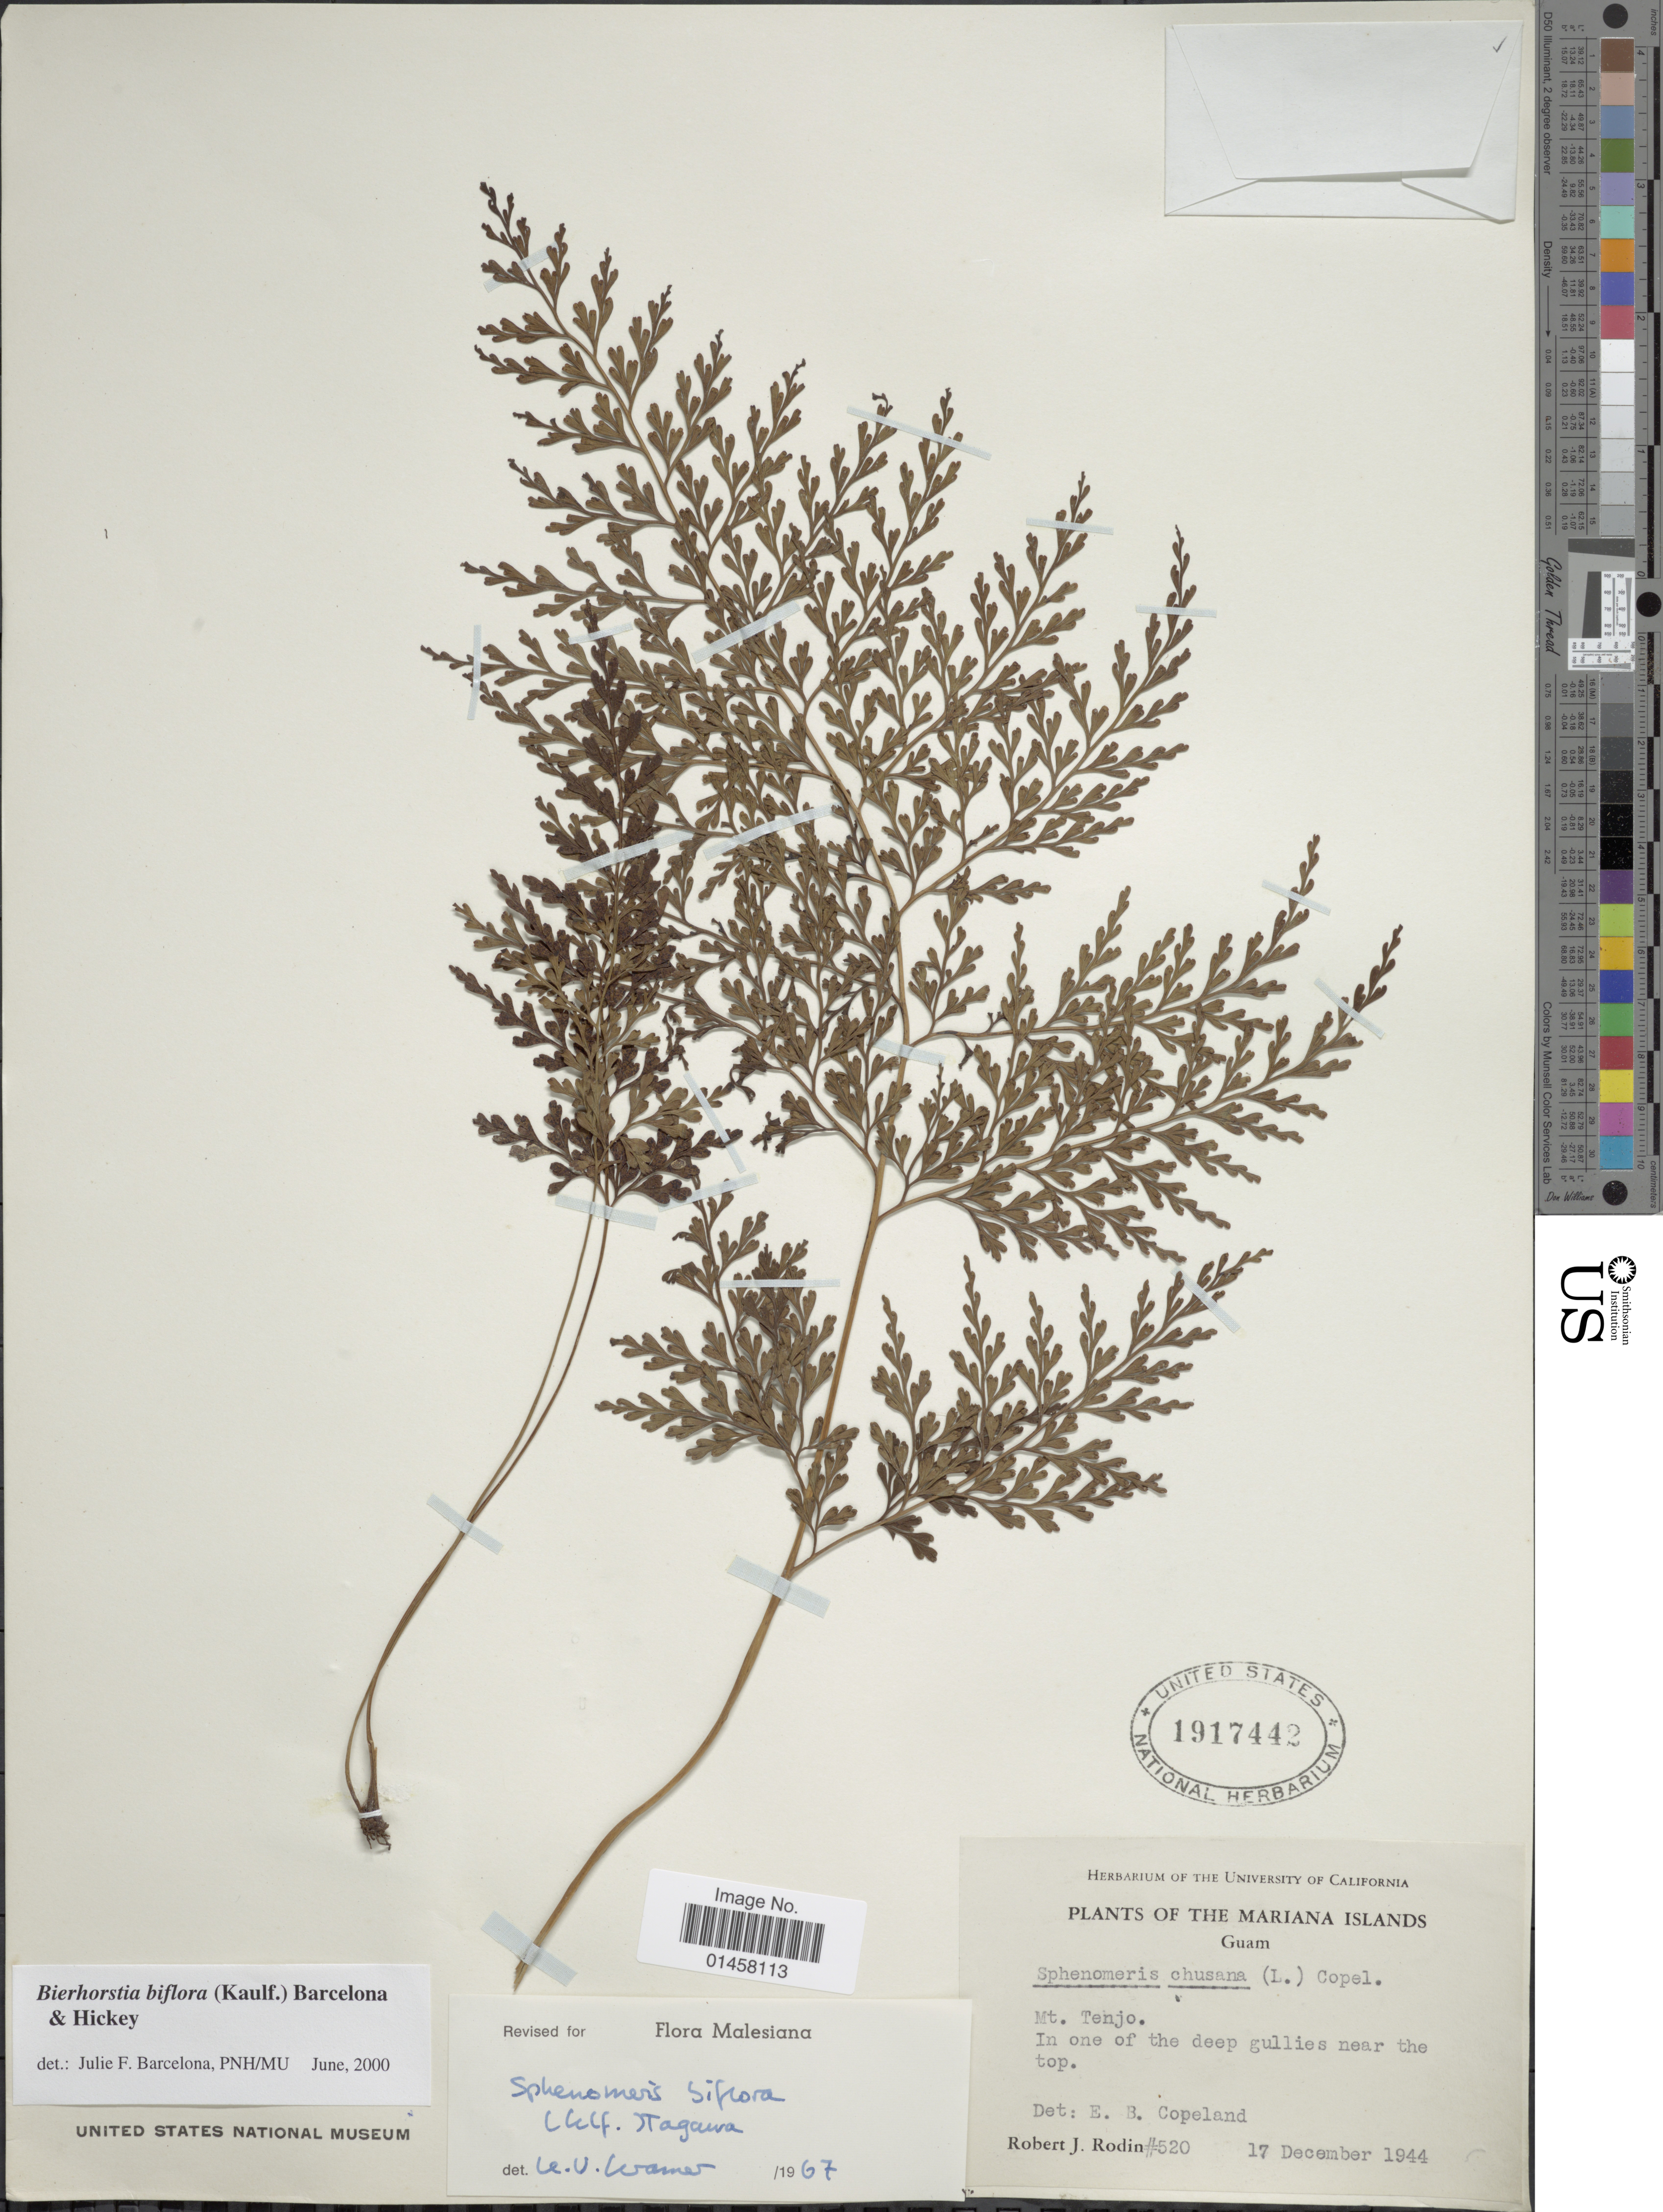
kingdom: Plantae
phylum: Tracheophyta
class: Polypodiopsida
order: Polypodiales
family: Lindsaeaceae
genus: Sphenomeris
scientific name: Sphenomeris biflora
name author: (Kaulf.) Mett.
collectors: R. J. Rodin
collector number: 520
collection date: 1944-12-17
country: Guam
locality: The Mariana Islands, Guam, Mt. Tenjo, in one of the deep gullies near the Top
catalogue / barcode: US 1917442